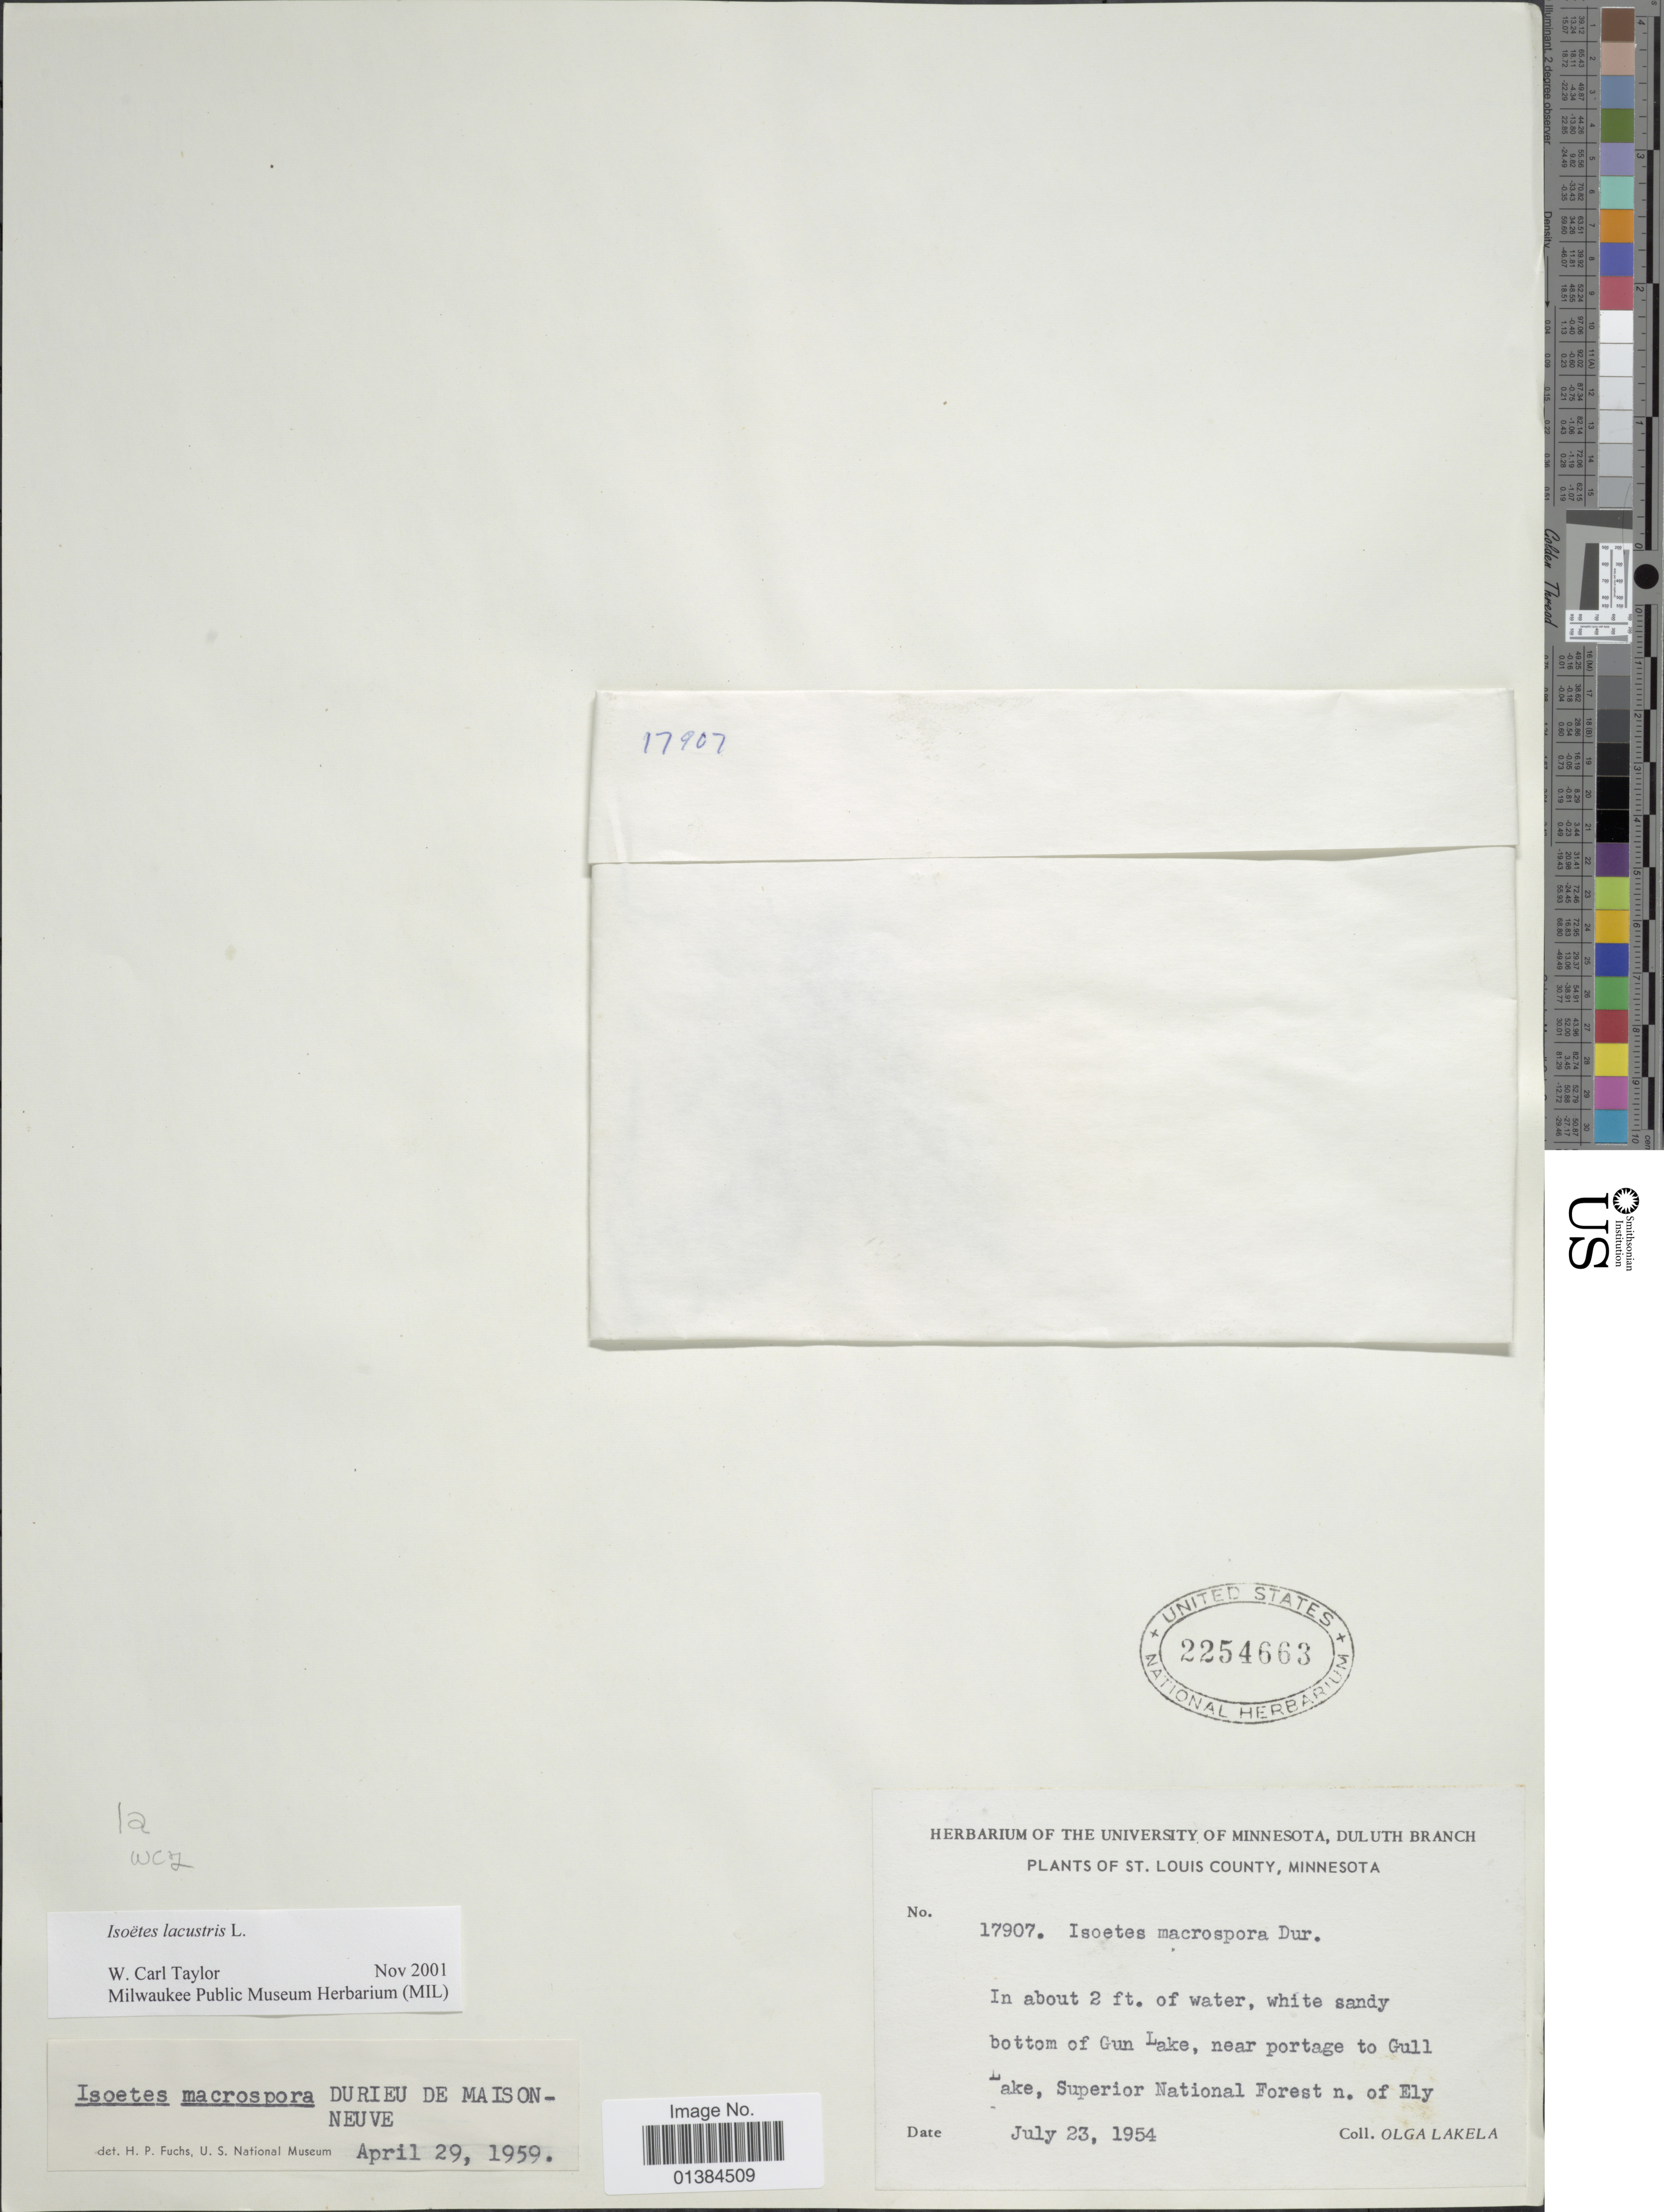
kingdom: Plantae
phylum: Tracheophyta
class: Lycopodiopsida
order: Isoetales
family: Isoetaceae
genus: Isoetes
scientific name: Isoetes lacustris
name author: L.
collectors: O. K. Lakela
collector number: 17907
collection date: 1954-07-23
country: United States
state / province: Minnesota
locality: St. Louis County. In about 2 ft. of water, white sandy bottom of Gun Lake, near portage to Gull Lake, Superior National Forest n. of Ely.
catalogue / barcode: US 2254663